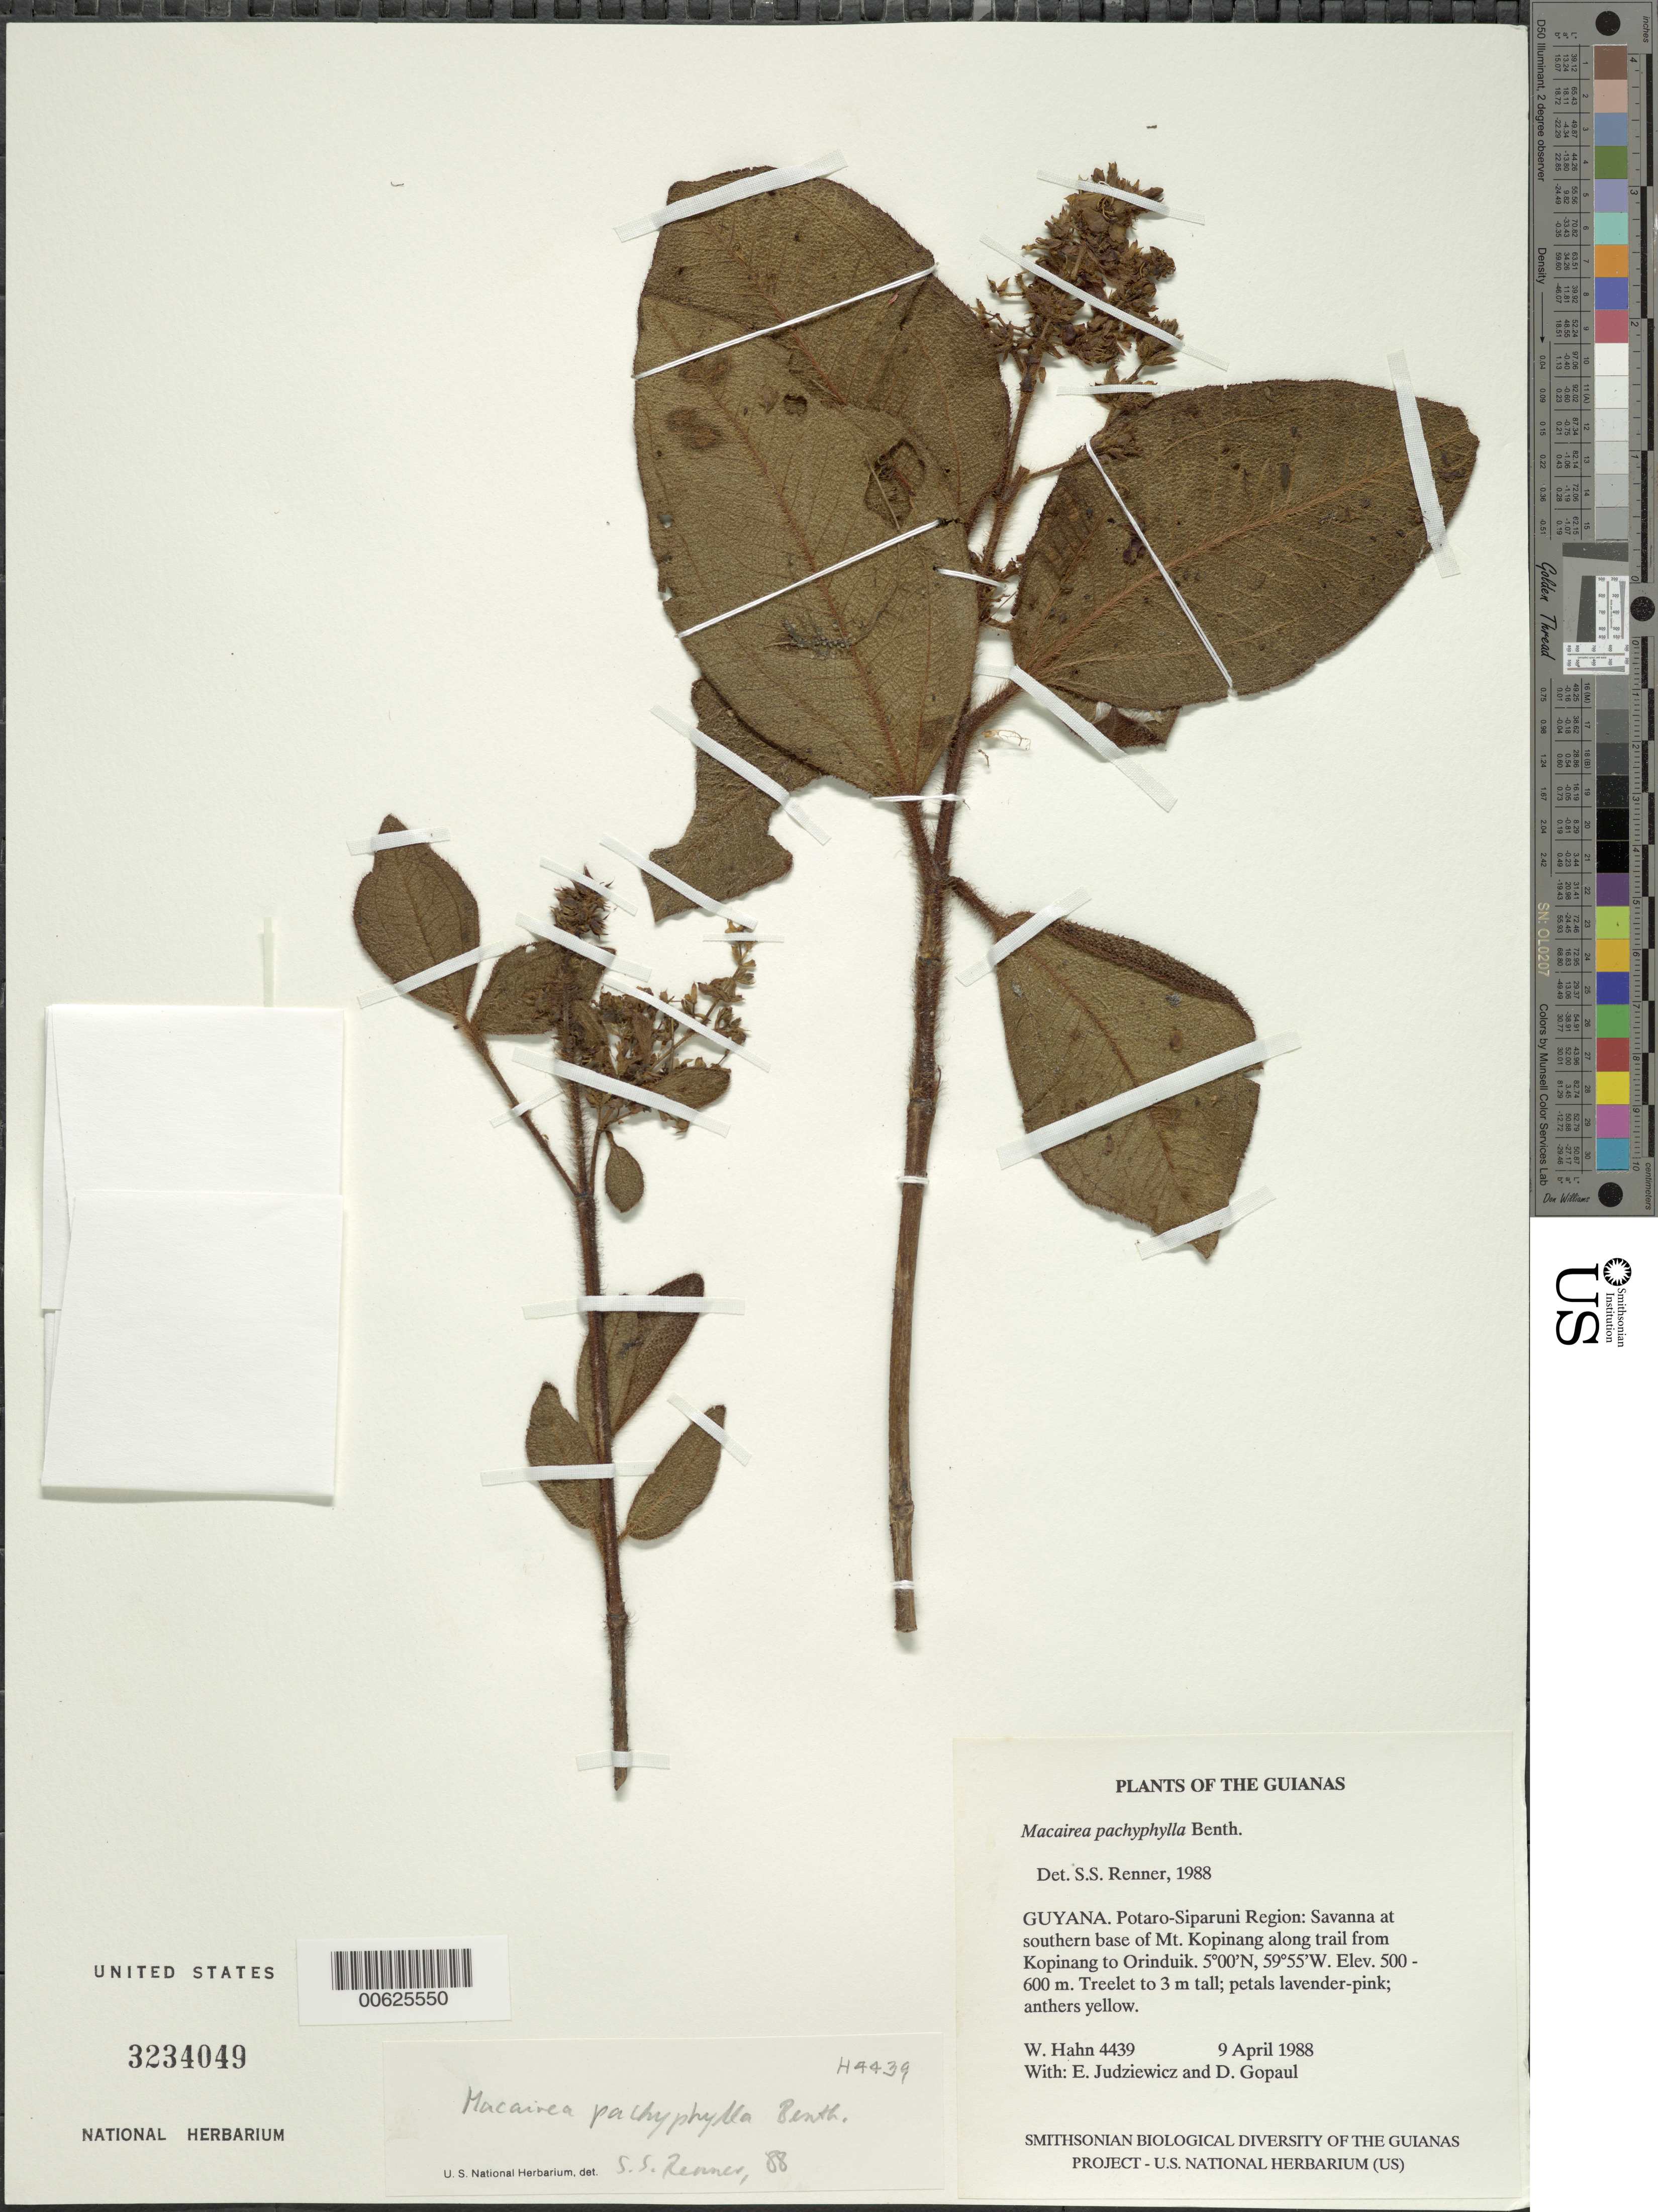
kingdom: Plantae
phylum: Tracheophyta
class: Magnoliopsida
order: Myrtales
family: Melastomataceae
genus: Macairea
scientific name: Macairea pachyphylla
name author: Benth.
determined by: Renner, S. S.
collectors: W. Hahn, E. J. Judziewicz & D. Gopaul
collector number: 4439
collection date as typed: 9 April 1988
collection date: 1988-04-09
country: Guyana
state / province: Potaro-Siparuni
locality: Southern base of Mt. Kopinang along trail from Kopinang to Orinduik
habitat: Savanna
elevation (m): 500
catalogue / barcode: US 3234049